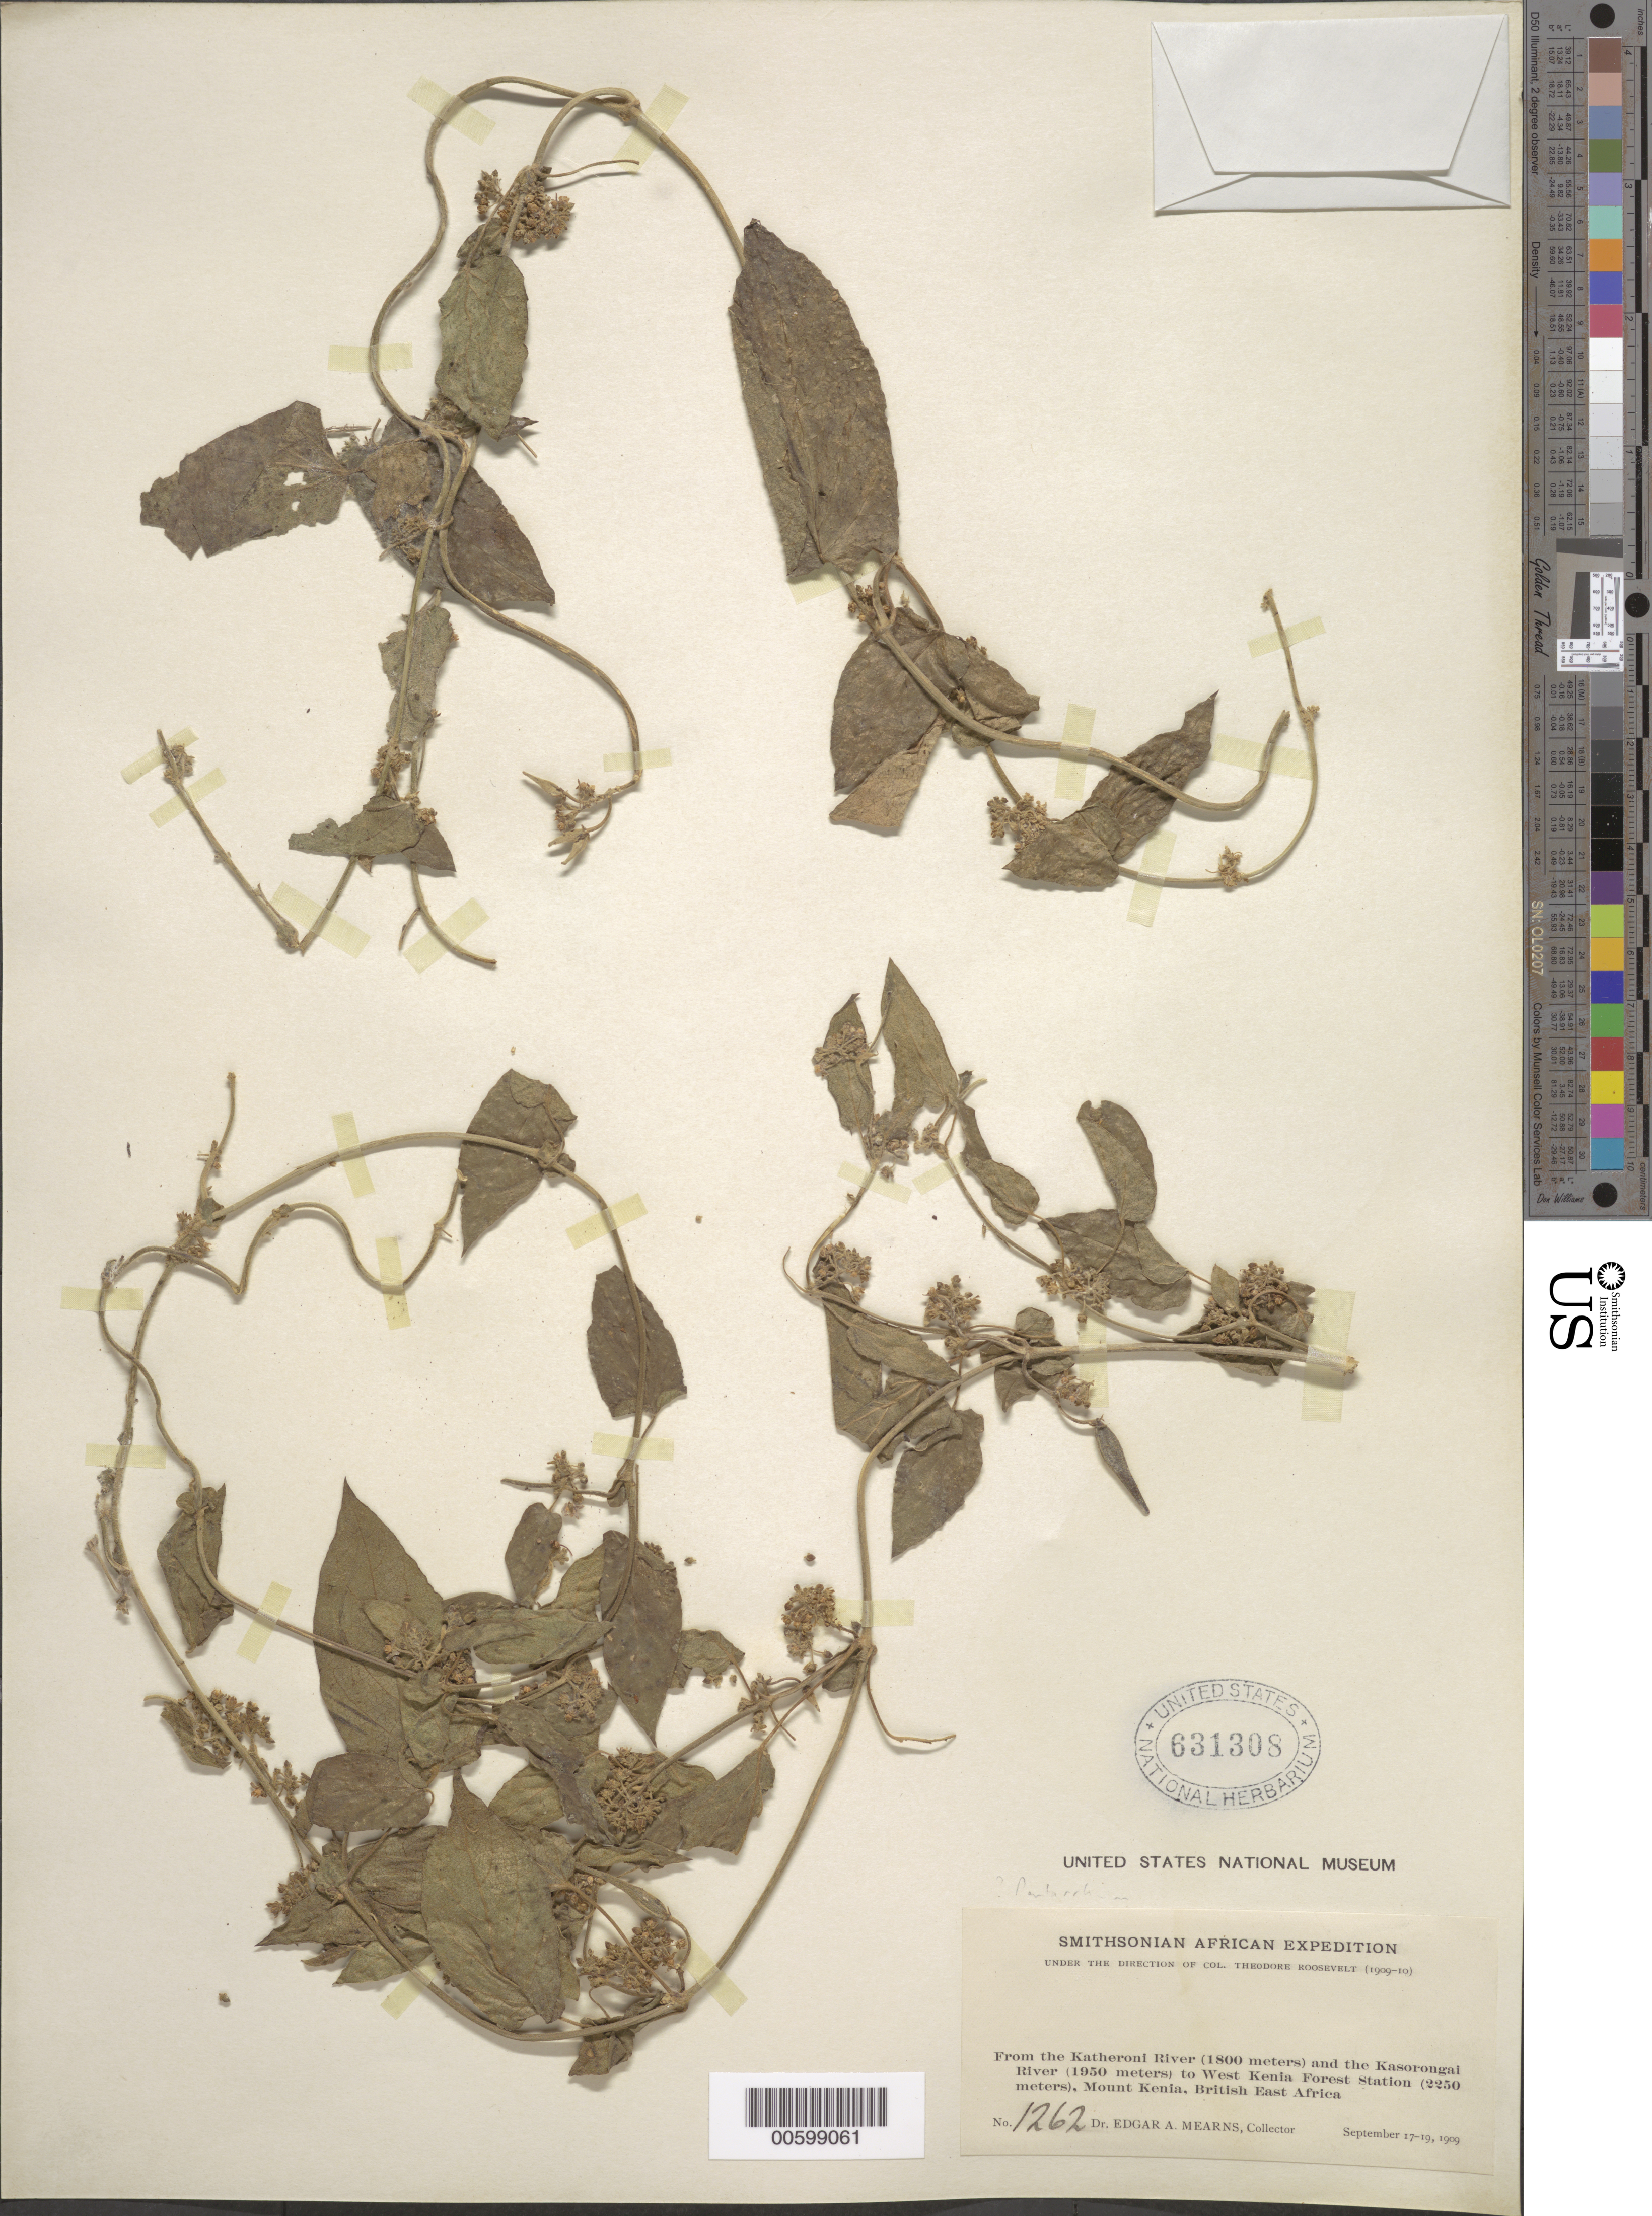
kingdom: Plantae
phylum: Tracheophyta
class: Magnoliopsida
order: Gentianales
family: Apocynaceae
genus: Matelea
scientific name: Matelea stenopetala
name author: Sandwith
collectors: E. A. Mearns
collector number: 1262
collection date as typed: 17 Sep 1909 to 19 Sep 1909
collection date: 1909-09-17/1909-09-19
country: Kenya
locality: From the Katheroni river(1800m) and the Kasorongai river(1950m) to west Kenya Forest Station, (2250m) Mount Kenya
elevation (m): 1800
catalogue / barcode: US 631308